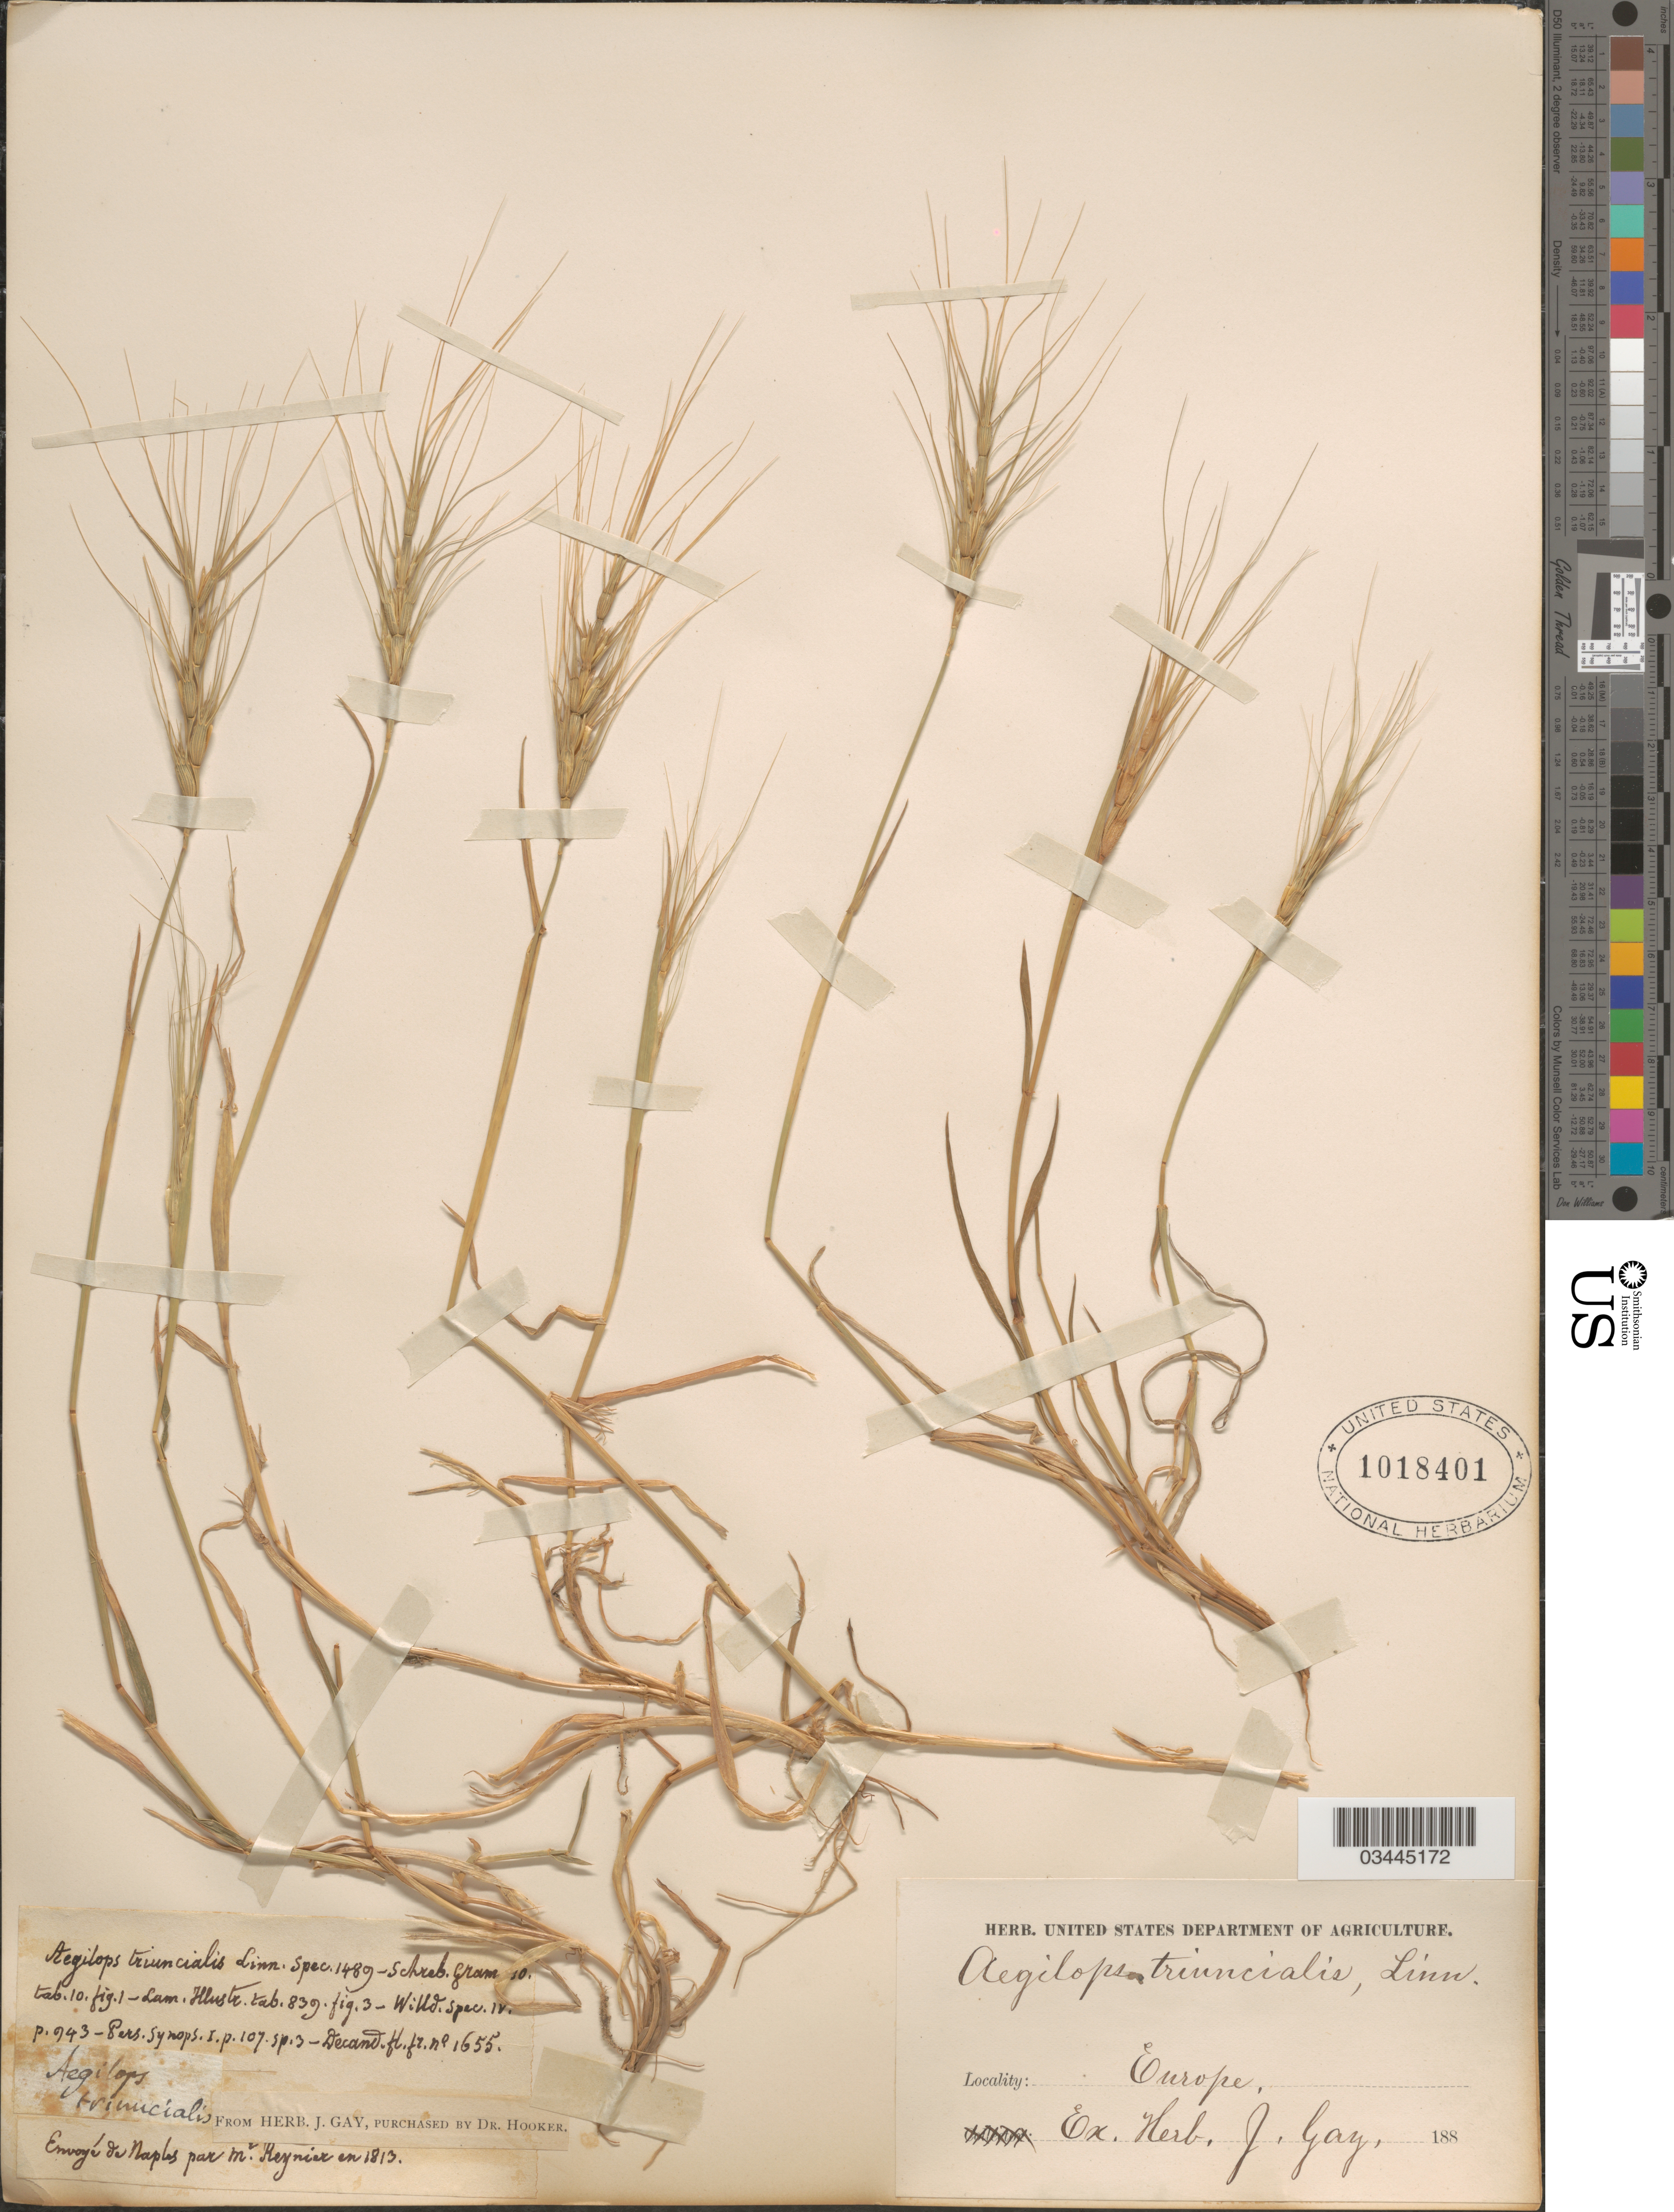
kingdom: Plantae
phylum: Tracheophyta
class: Liliopsida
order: Poales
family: Poaceae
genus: Aegilops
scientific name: Aegilops triuncialis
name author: L.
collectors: -- Reynier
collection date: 1813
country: Italy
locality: Europe. Envoyé de Naples.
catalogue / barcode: US 1018401